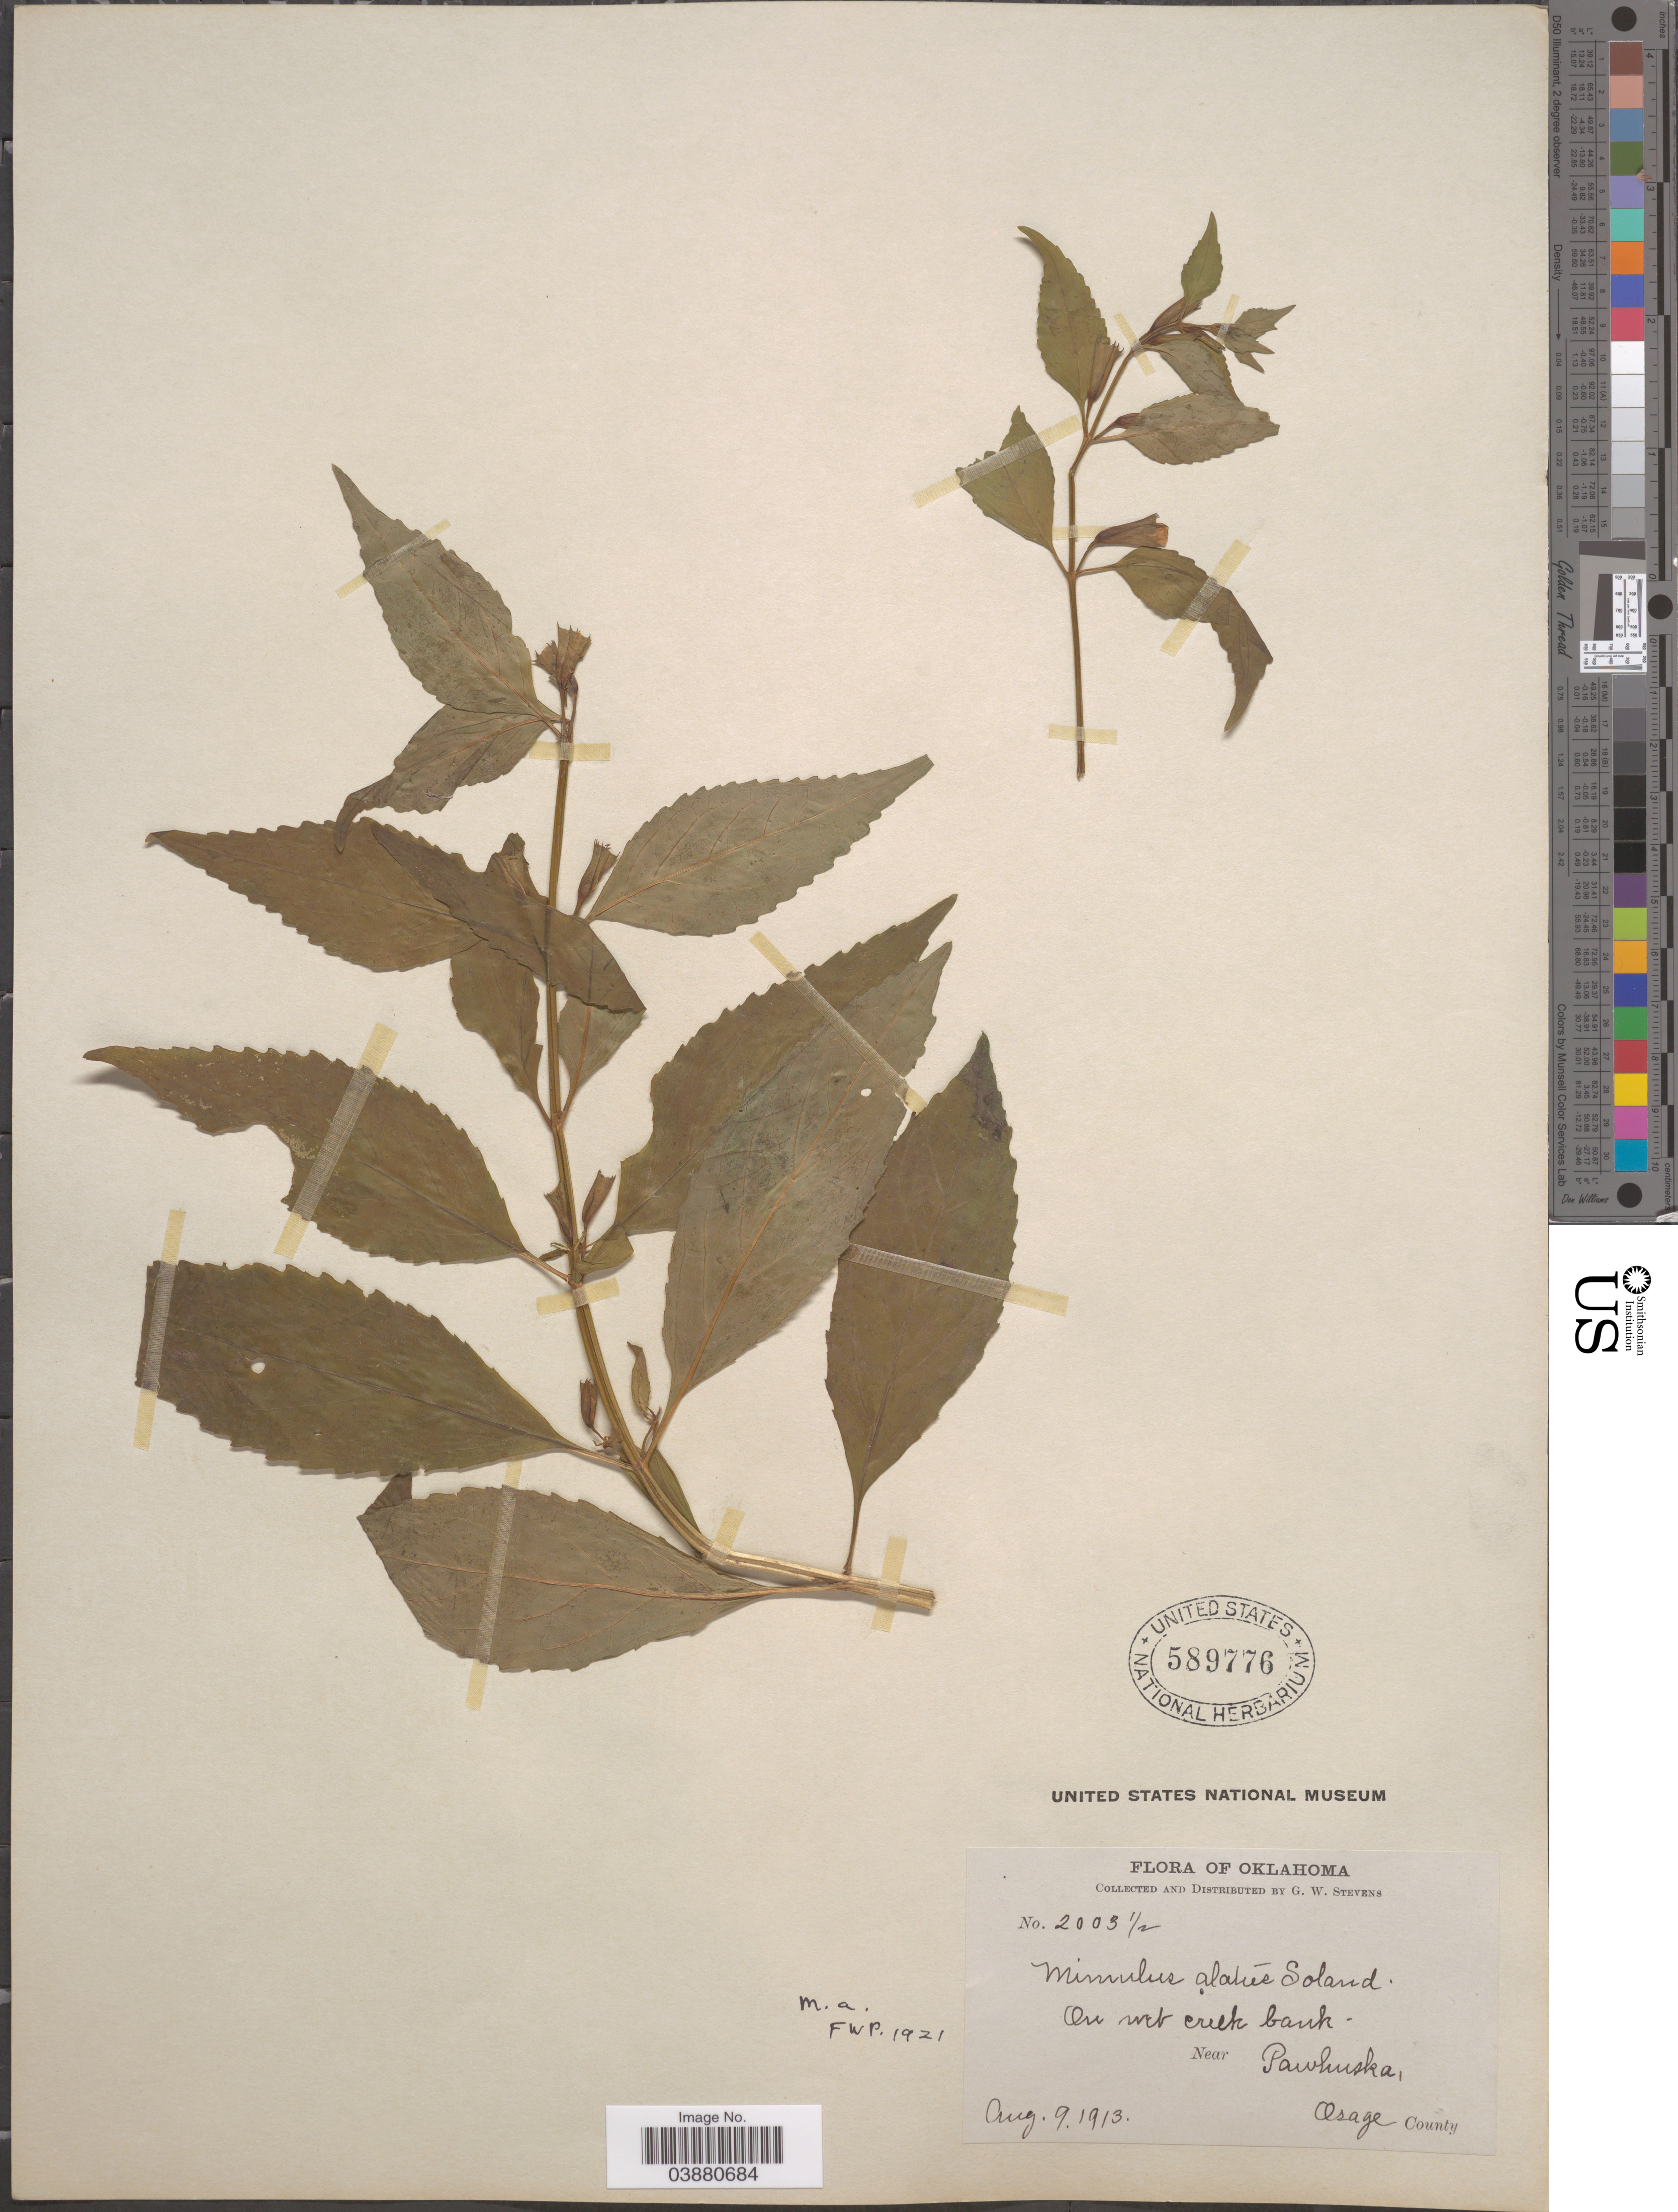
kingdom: Plantae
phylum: Tracheophyta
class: Magnoliopsida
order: Lamiales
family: Phrymaceae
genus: Mimulus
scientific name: Mimulus alatus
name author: Aiton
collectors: G. W. Stevens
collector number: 2003½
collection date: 1913-08-09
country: United States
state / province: Oklahoma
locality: On wet creek bank. Near Pawhuska, Osage County.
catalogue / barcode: US 589776